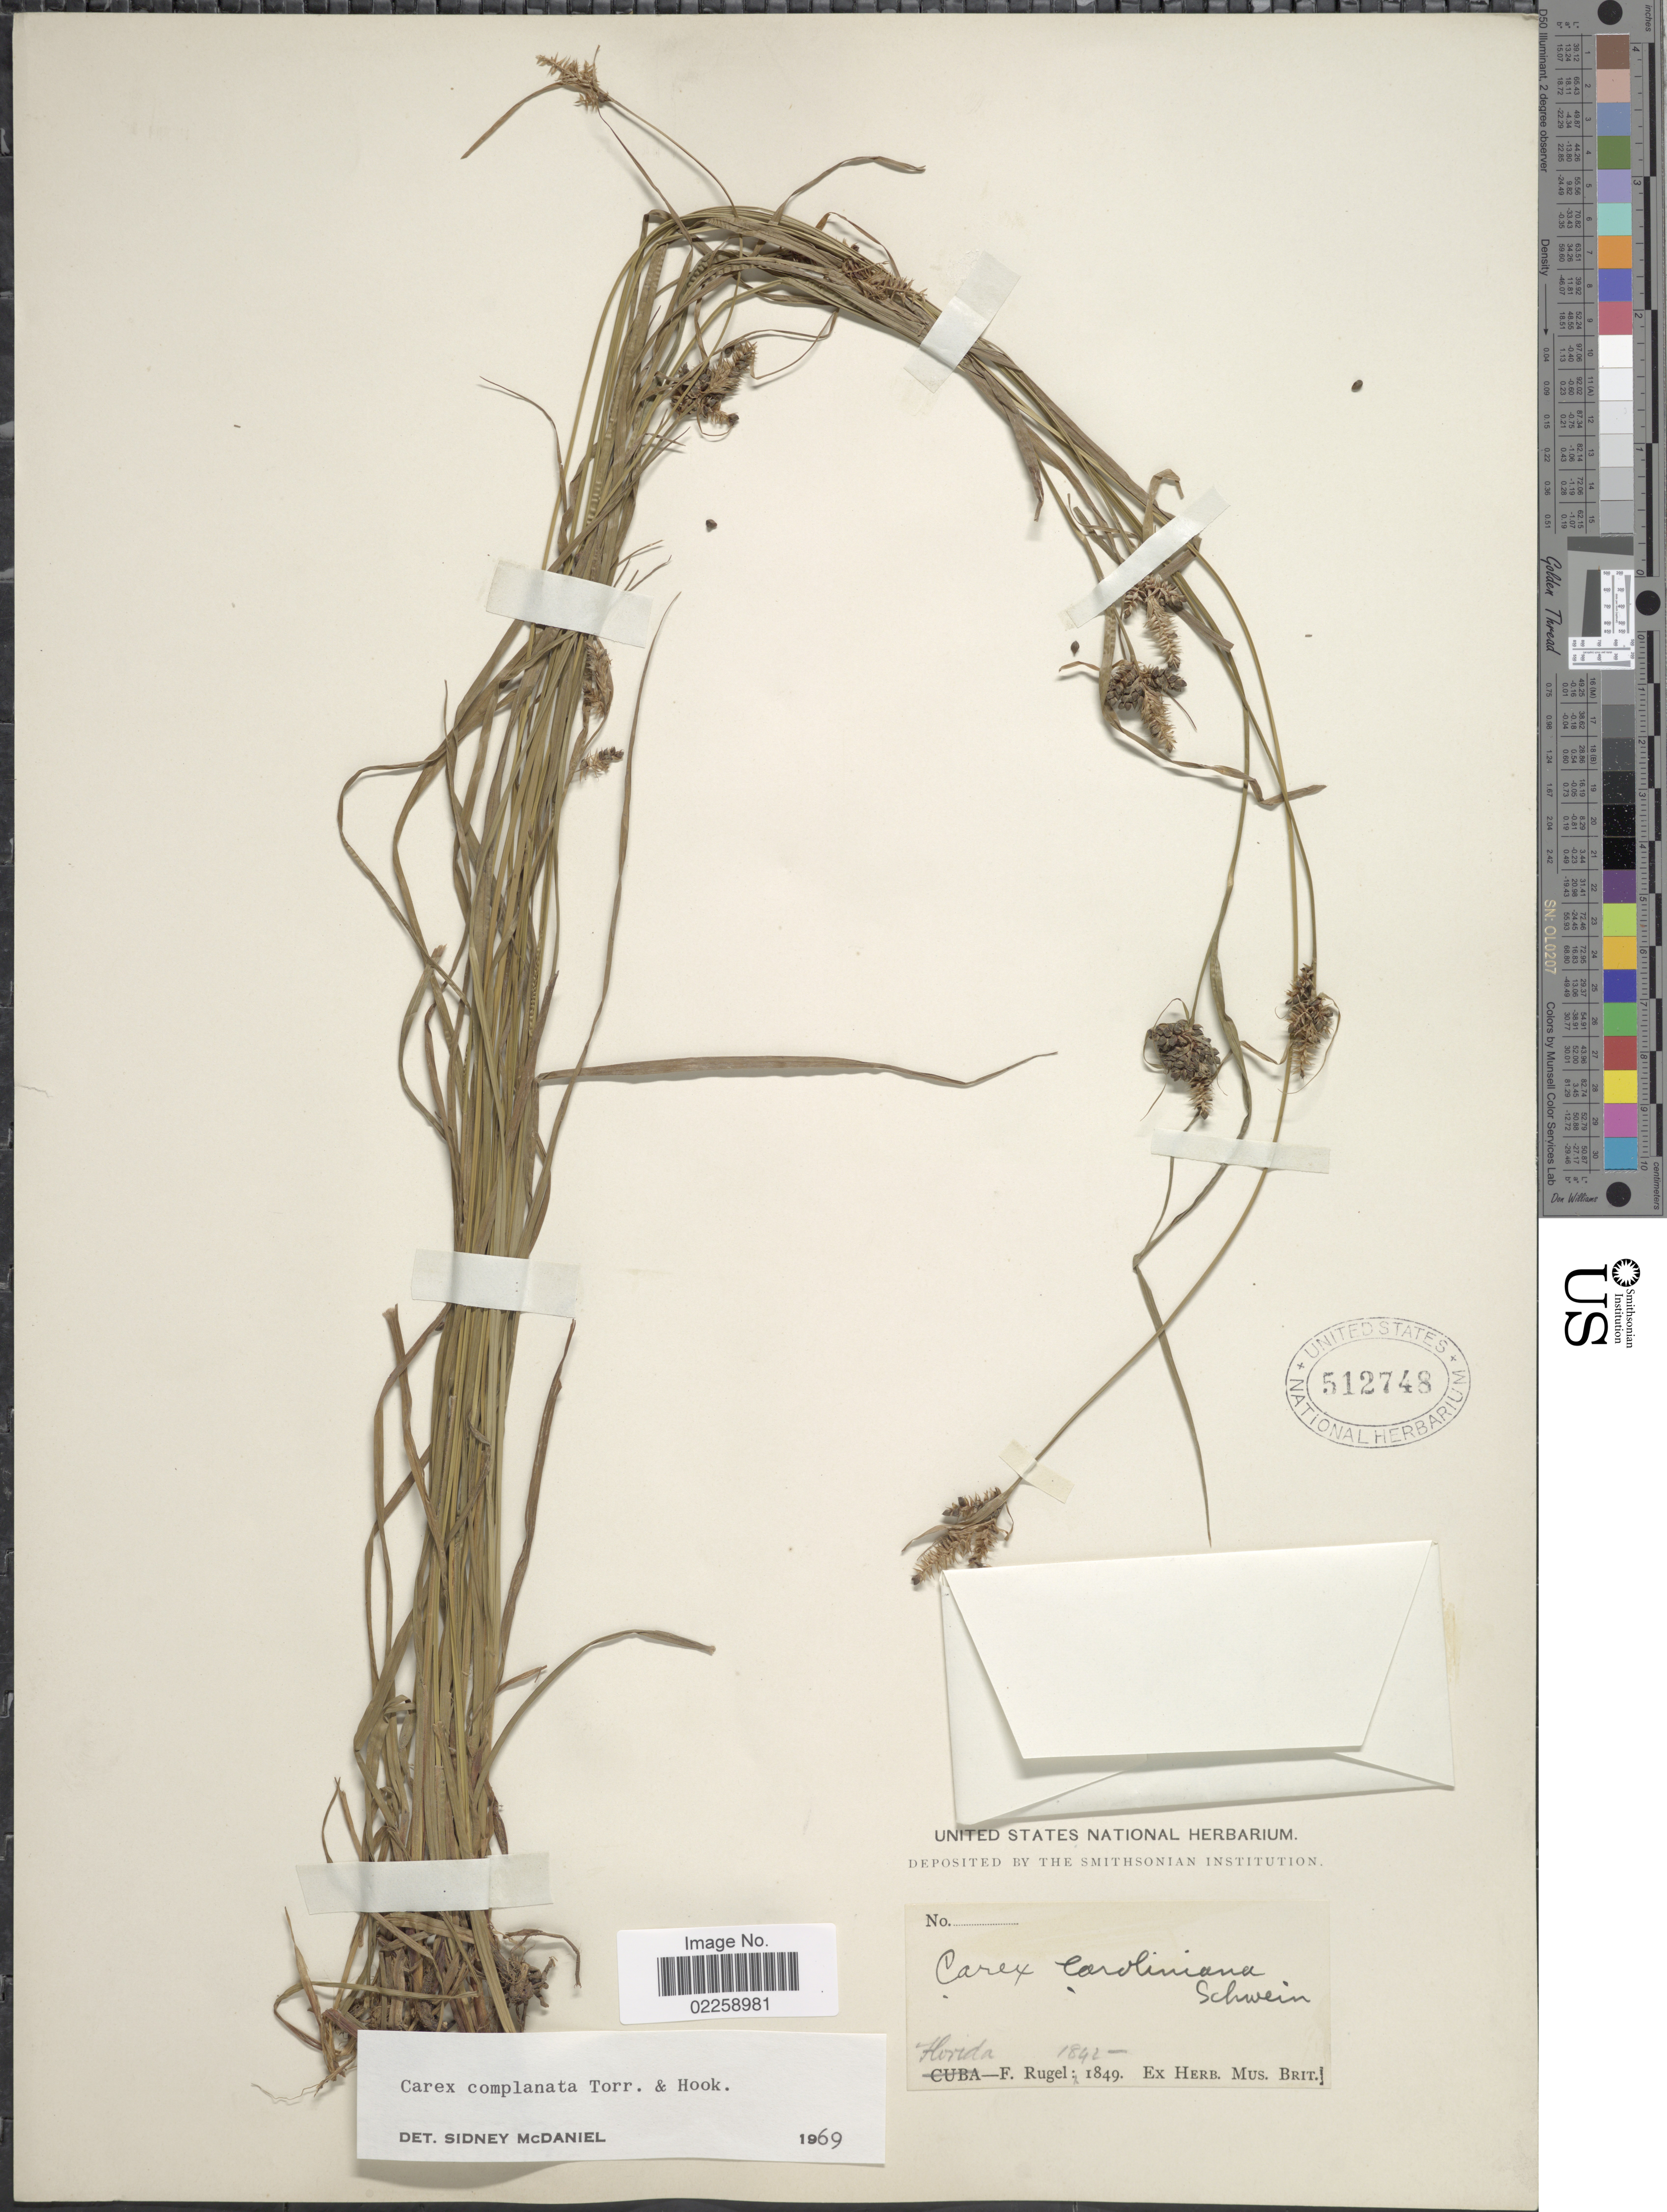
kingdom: Plantae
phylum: Tracheophyta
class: Liliopsida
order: Poales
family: Cyperaceae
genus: Carex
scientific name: Carex complanata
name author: Torr. & Hook.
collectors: F. Rugel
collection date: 1842/1849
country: United States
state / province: Florida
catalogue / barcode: US 512748